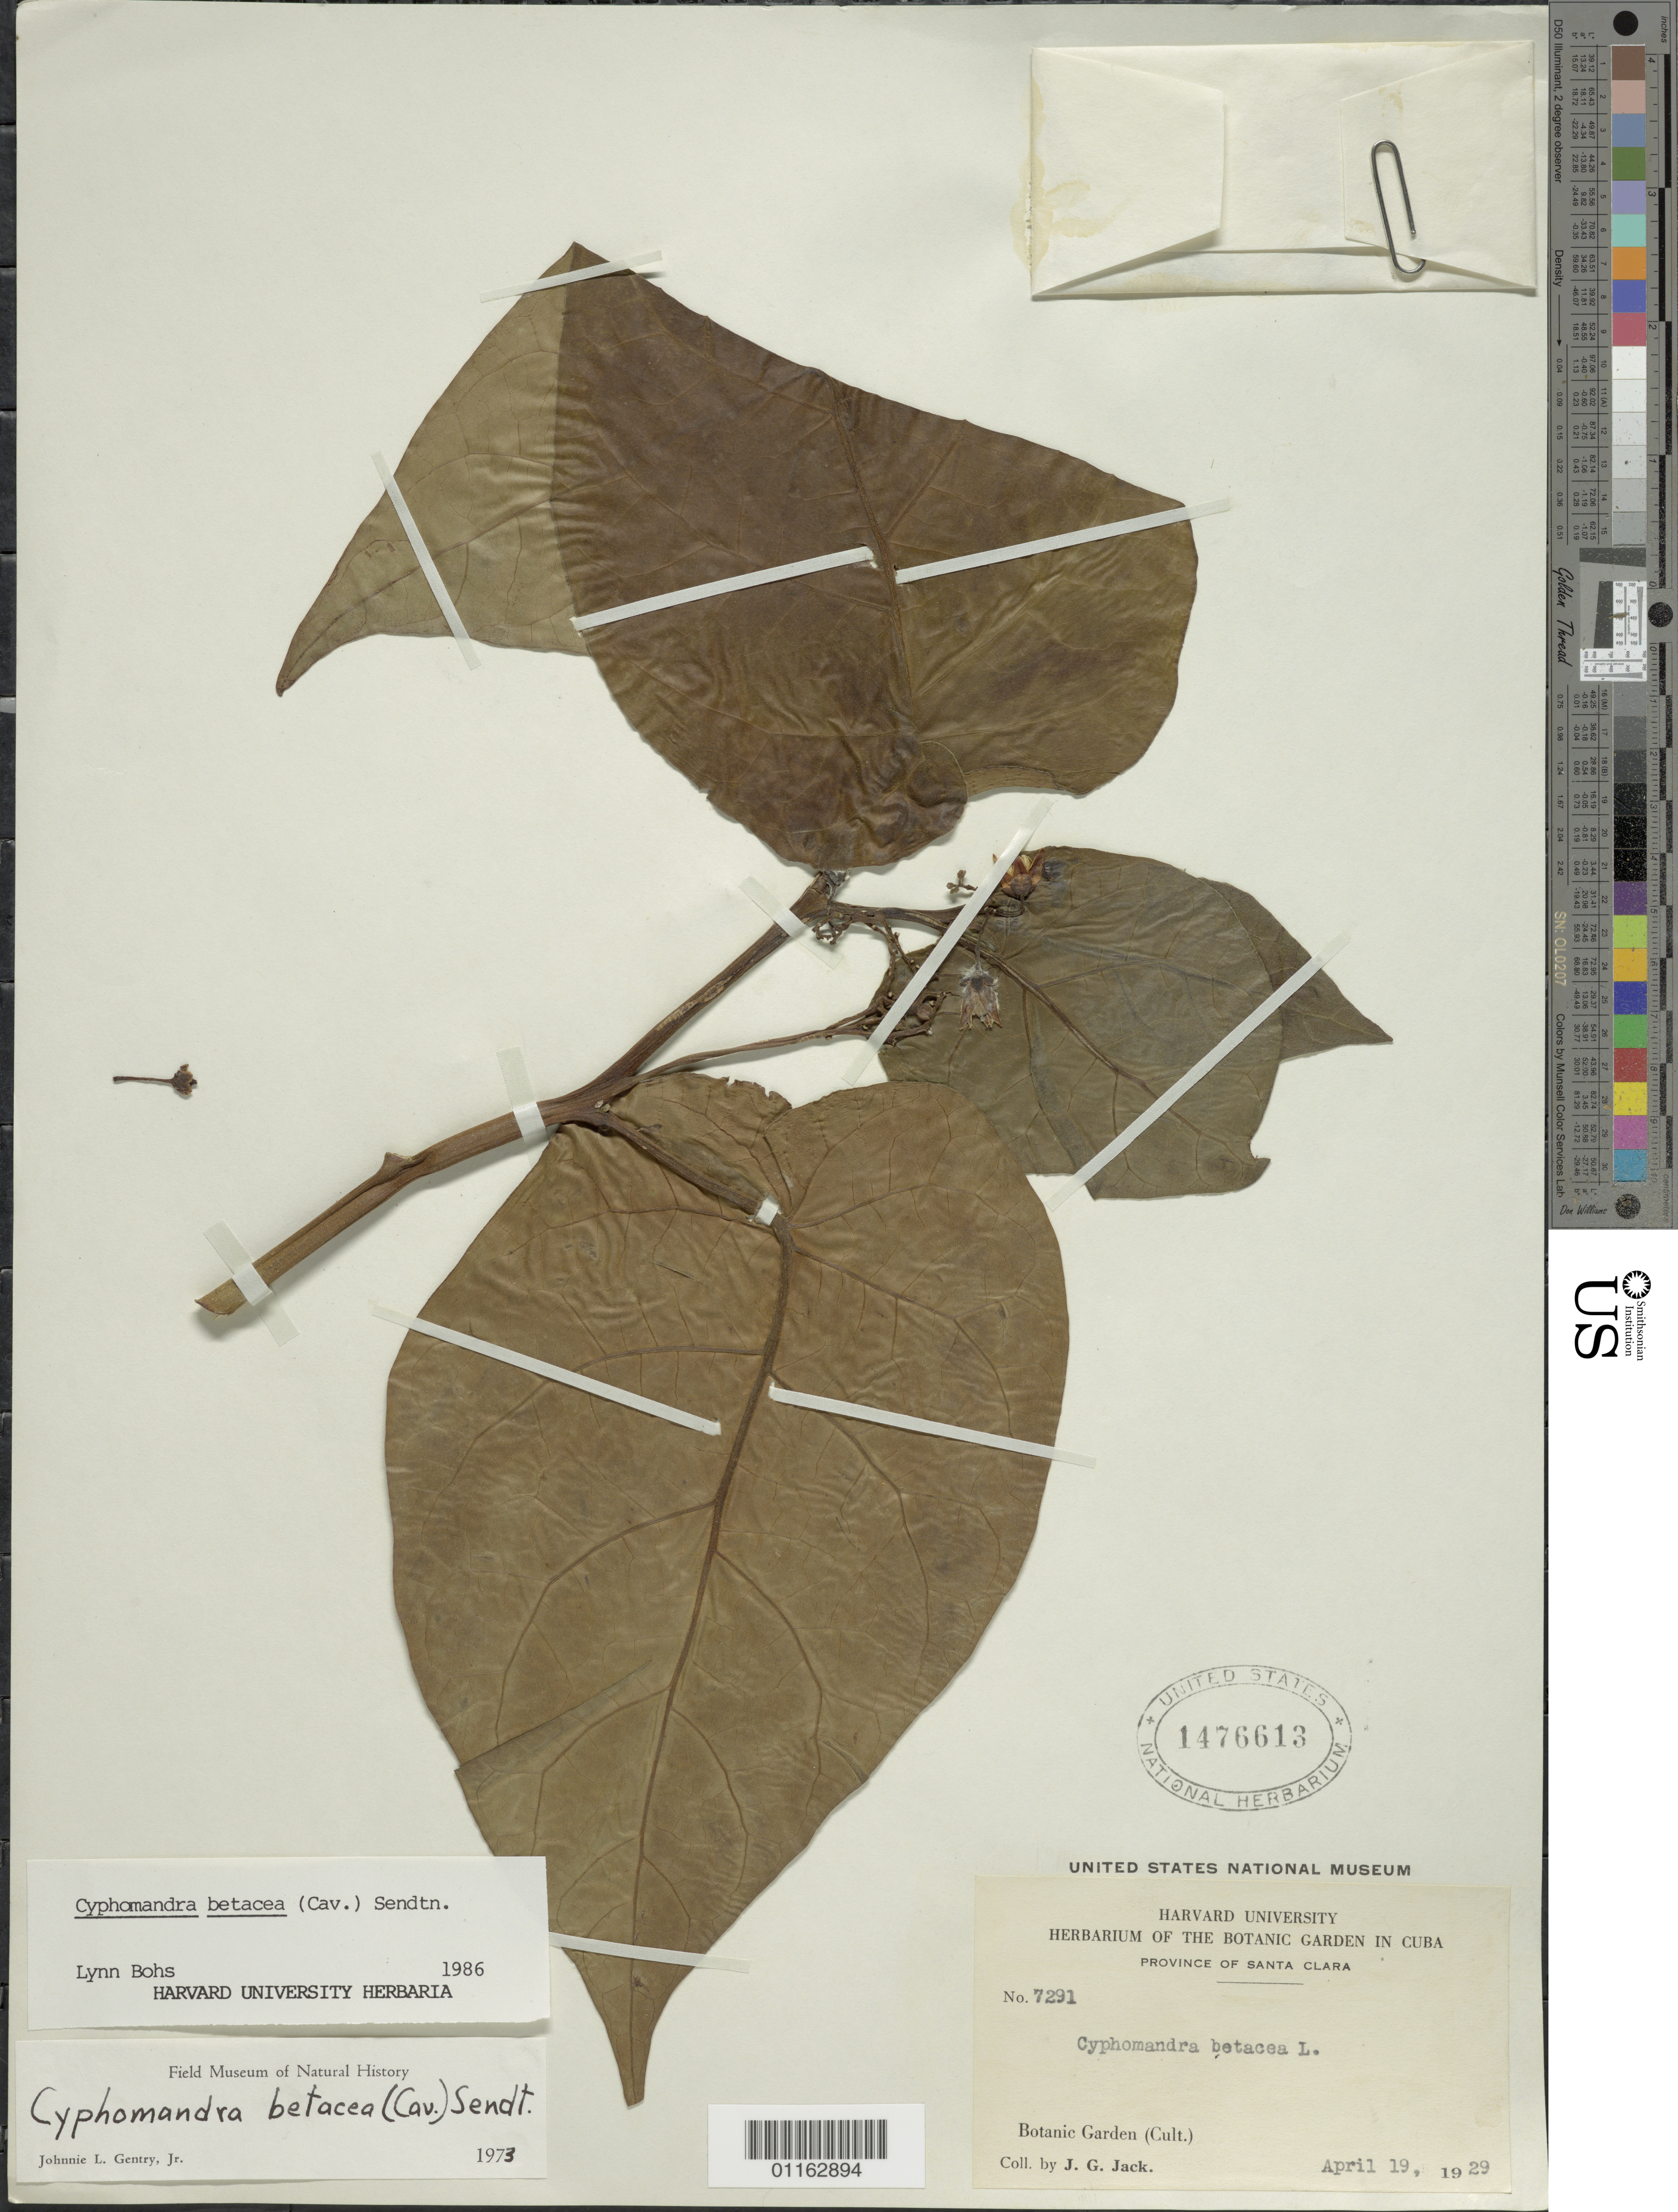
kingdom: Plantae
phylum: Tracheophyta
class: Magnoliopsida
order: Solanales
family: Solanaceae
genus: Cyphomandra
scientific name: Cyphomandra betacea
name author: (Cav.) Sendtn.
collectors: J. G. Jack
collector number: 7291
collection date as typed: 19 Apr 1929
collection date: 1929-04-19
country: Cuba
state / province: Villa Clara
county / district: Santa Clara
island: Cuba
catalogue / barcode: US 1476613